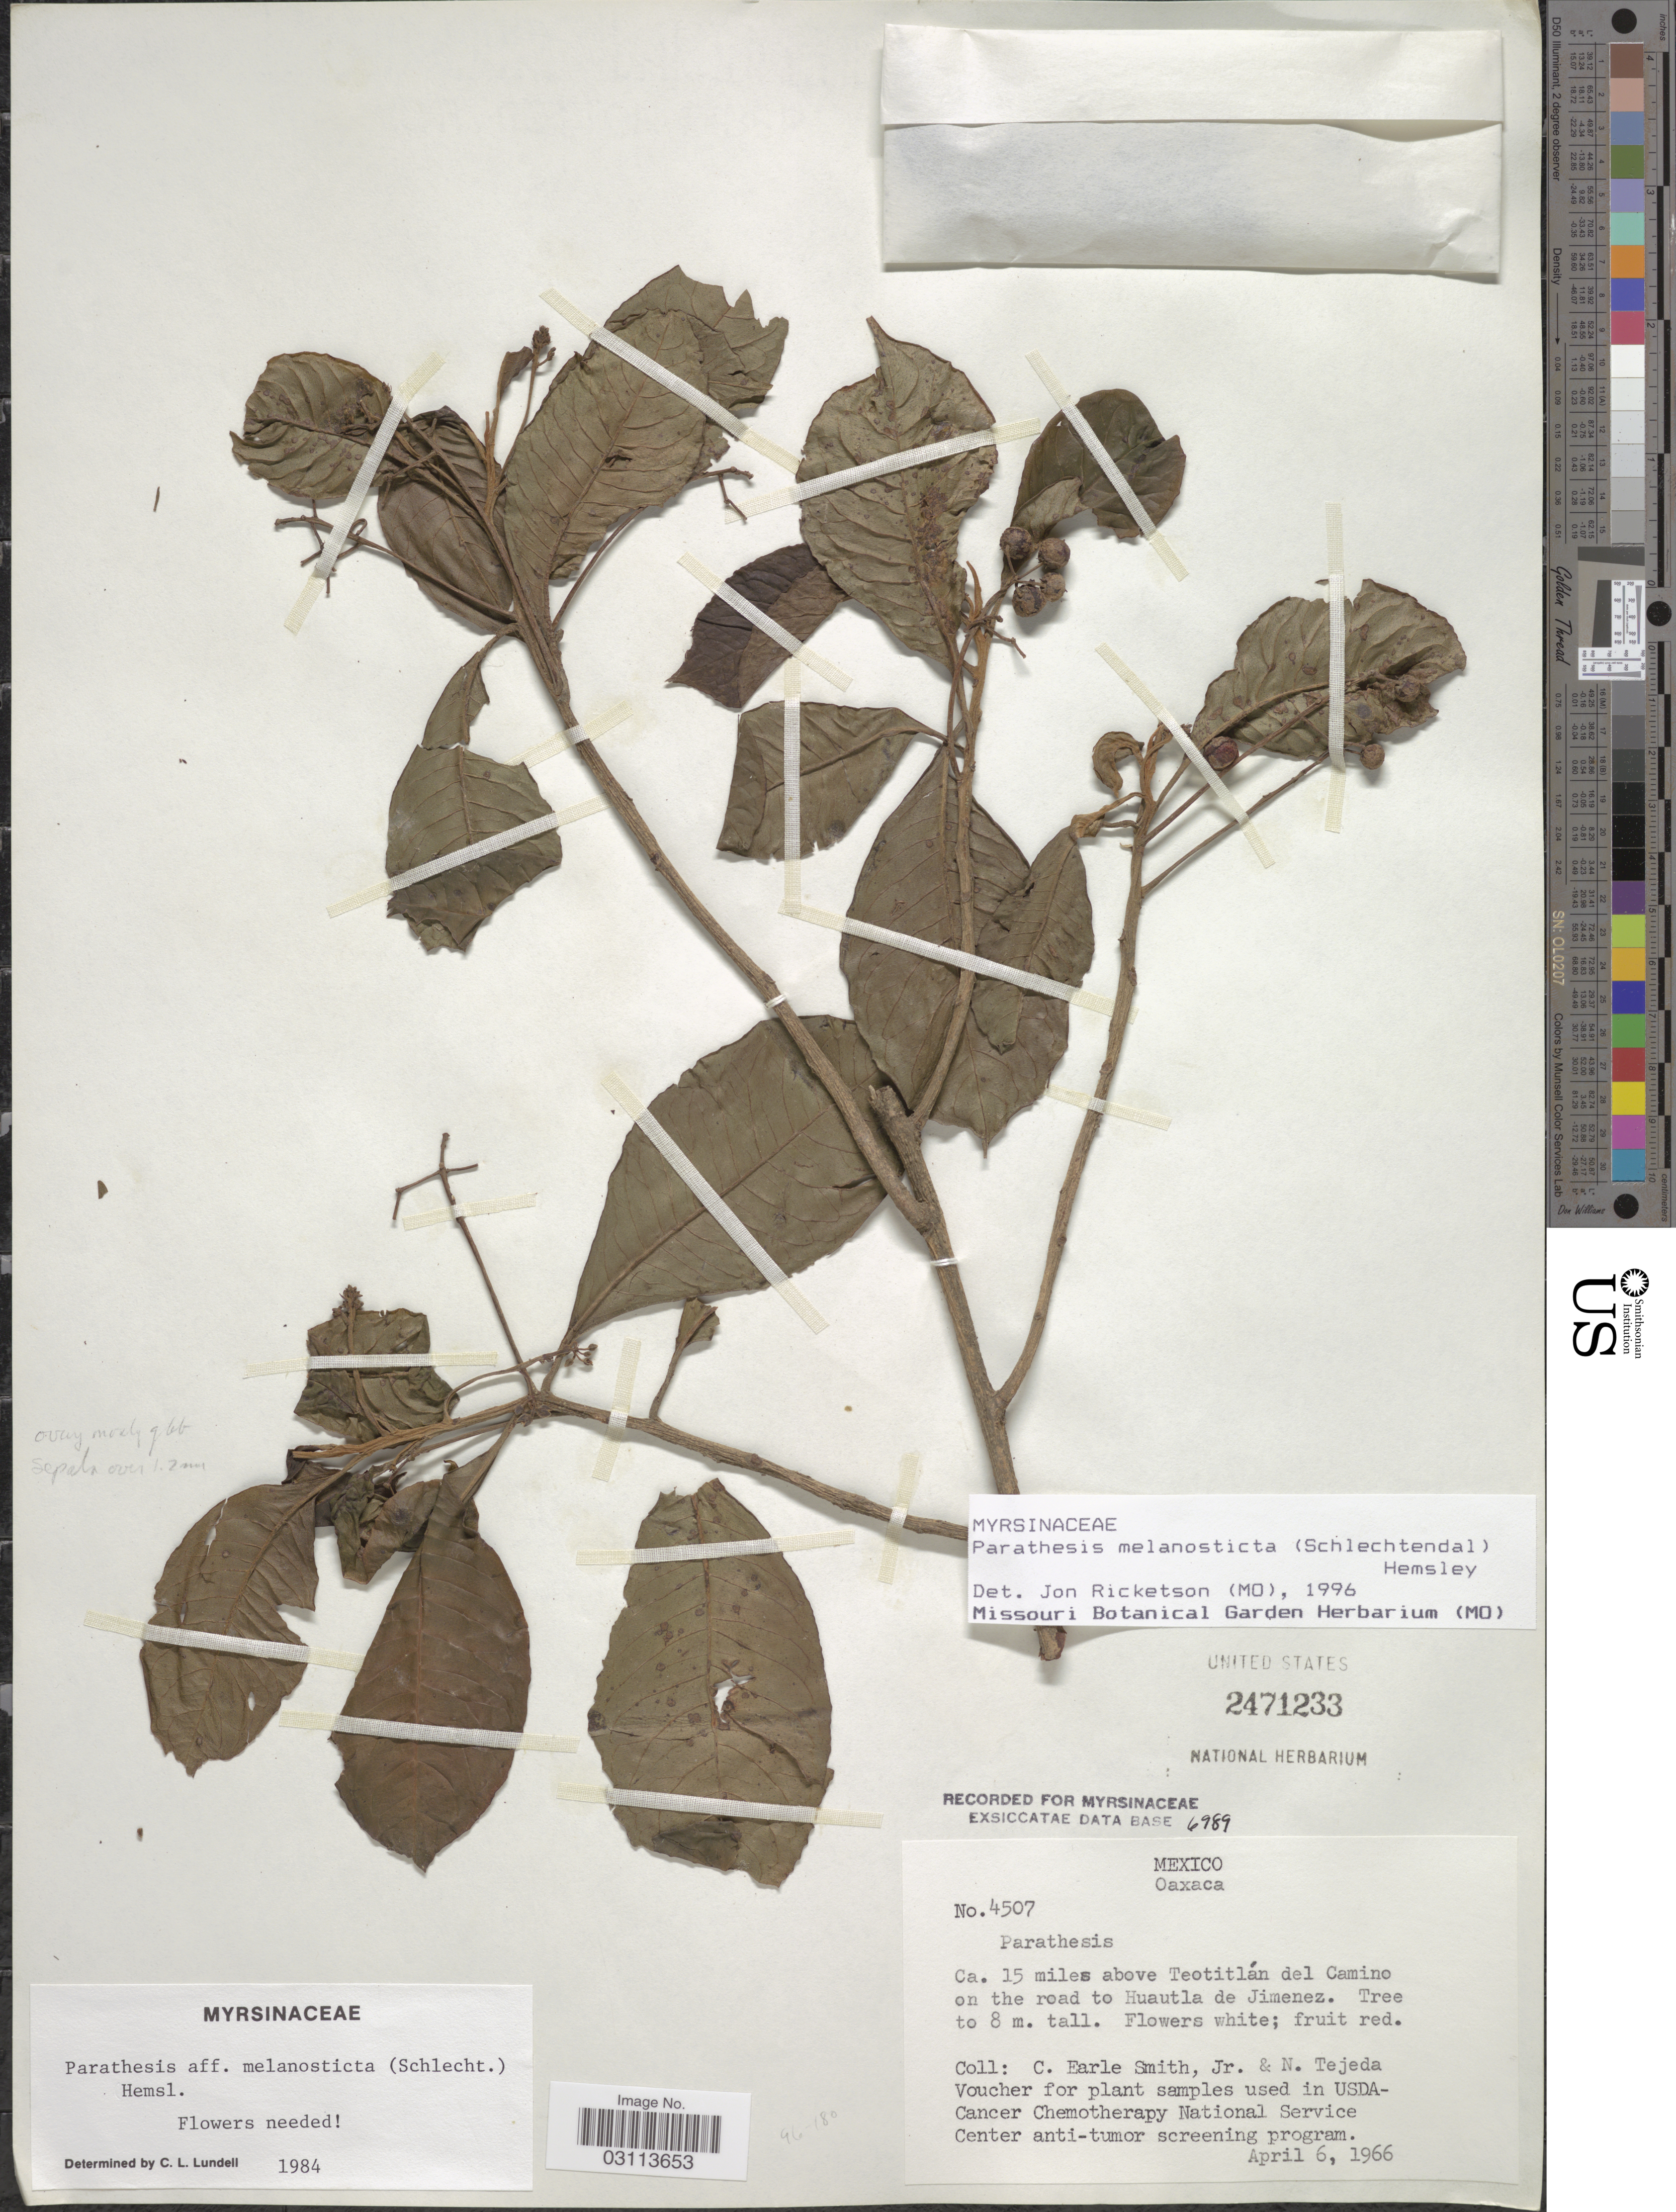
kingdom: Plantae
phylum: Tracheophyta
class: Magnoliopsida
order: Ericales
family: Primulaceae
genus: Parathesis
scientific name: Parathesis melanosticta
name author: (Schltdl.) Hemsl.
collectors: C. E. Smith Jr. & N. Tejeda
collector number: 4507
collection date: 1966-04-06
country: Mexico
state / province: Oaxaca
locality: Ca. 15 miles above Teotitlán del Camino on the road to Huautla de Jimenez.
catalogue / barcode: US 2471233